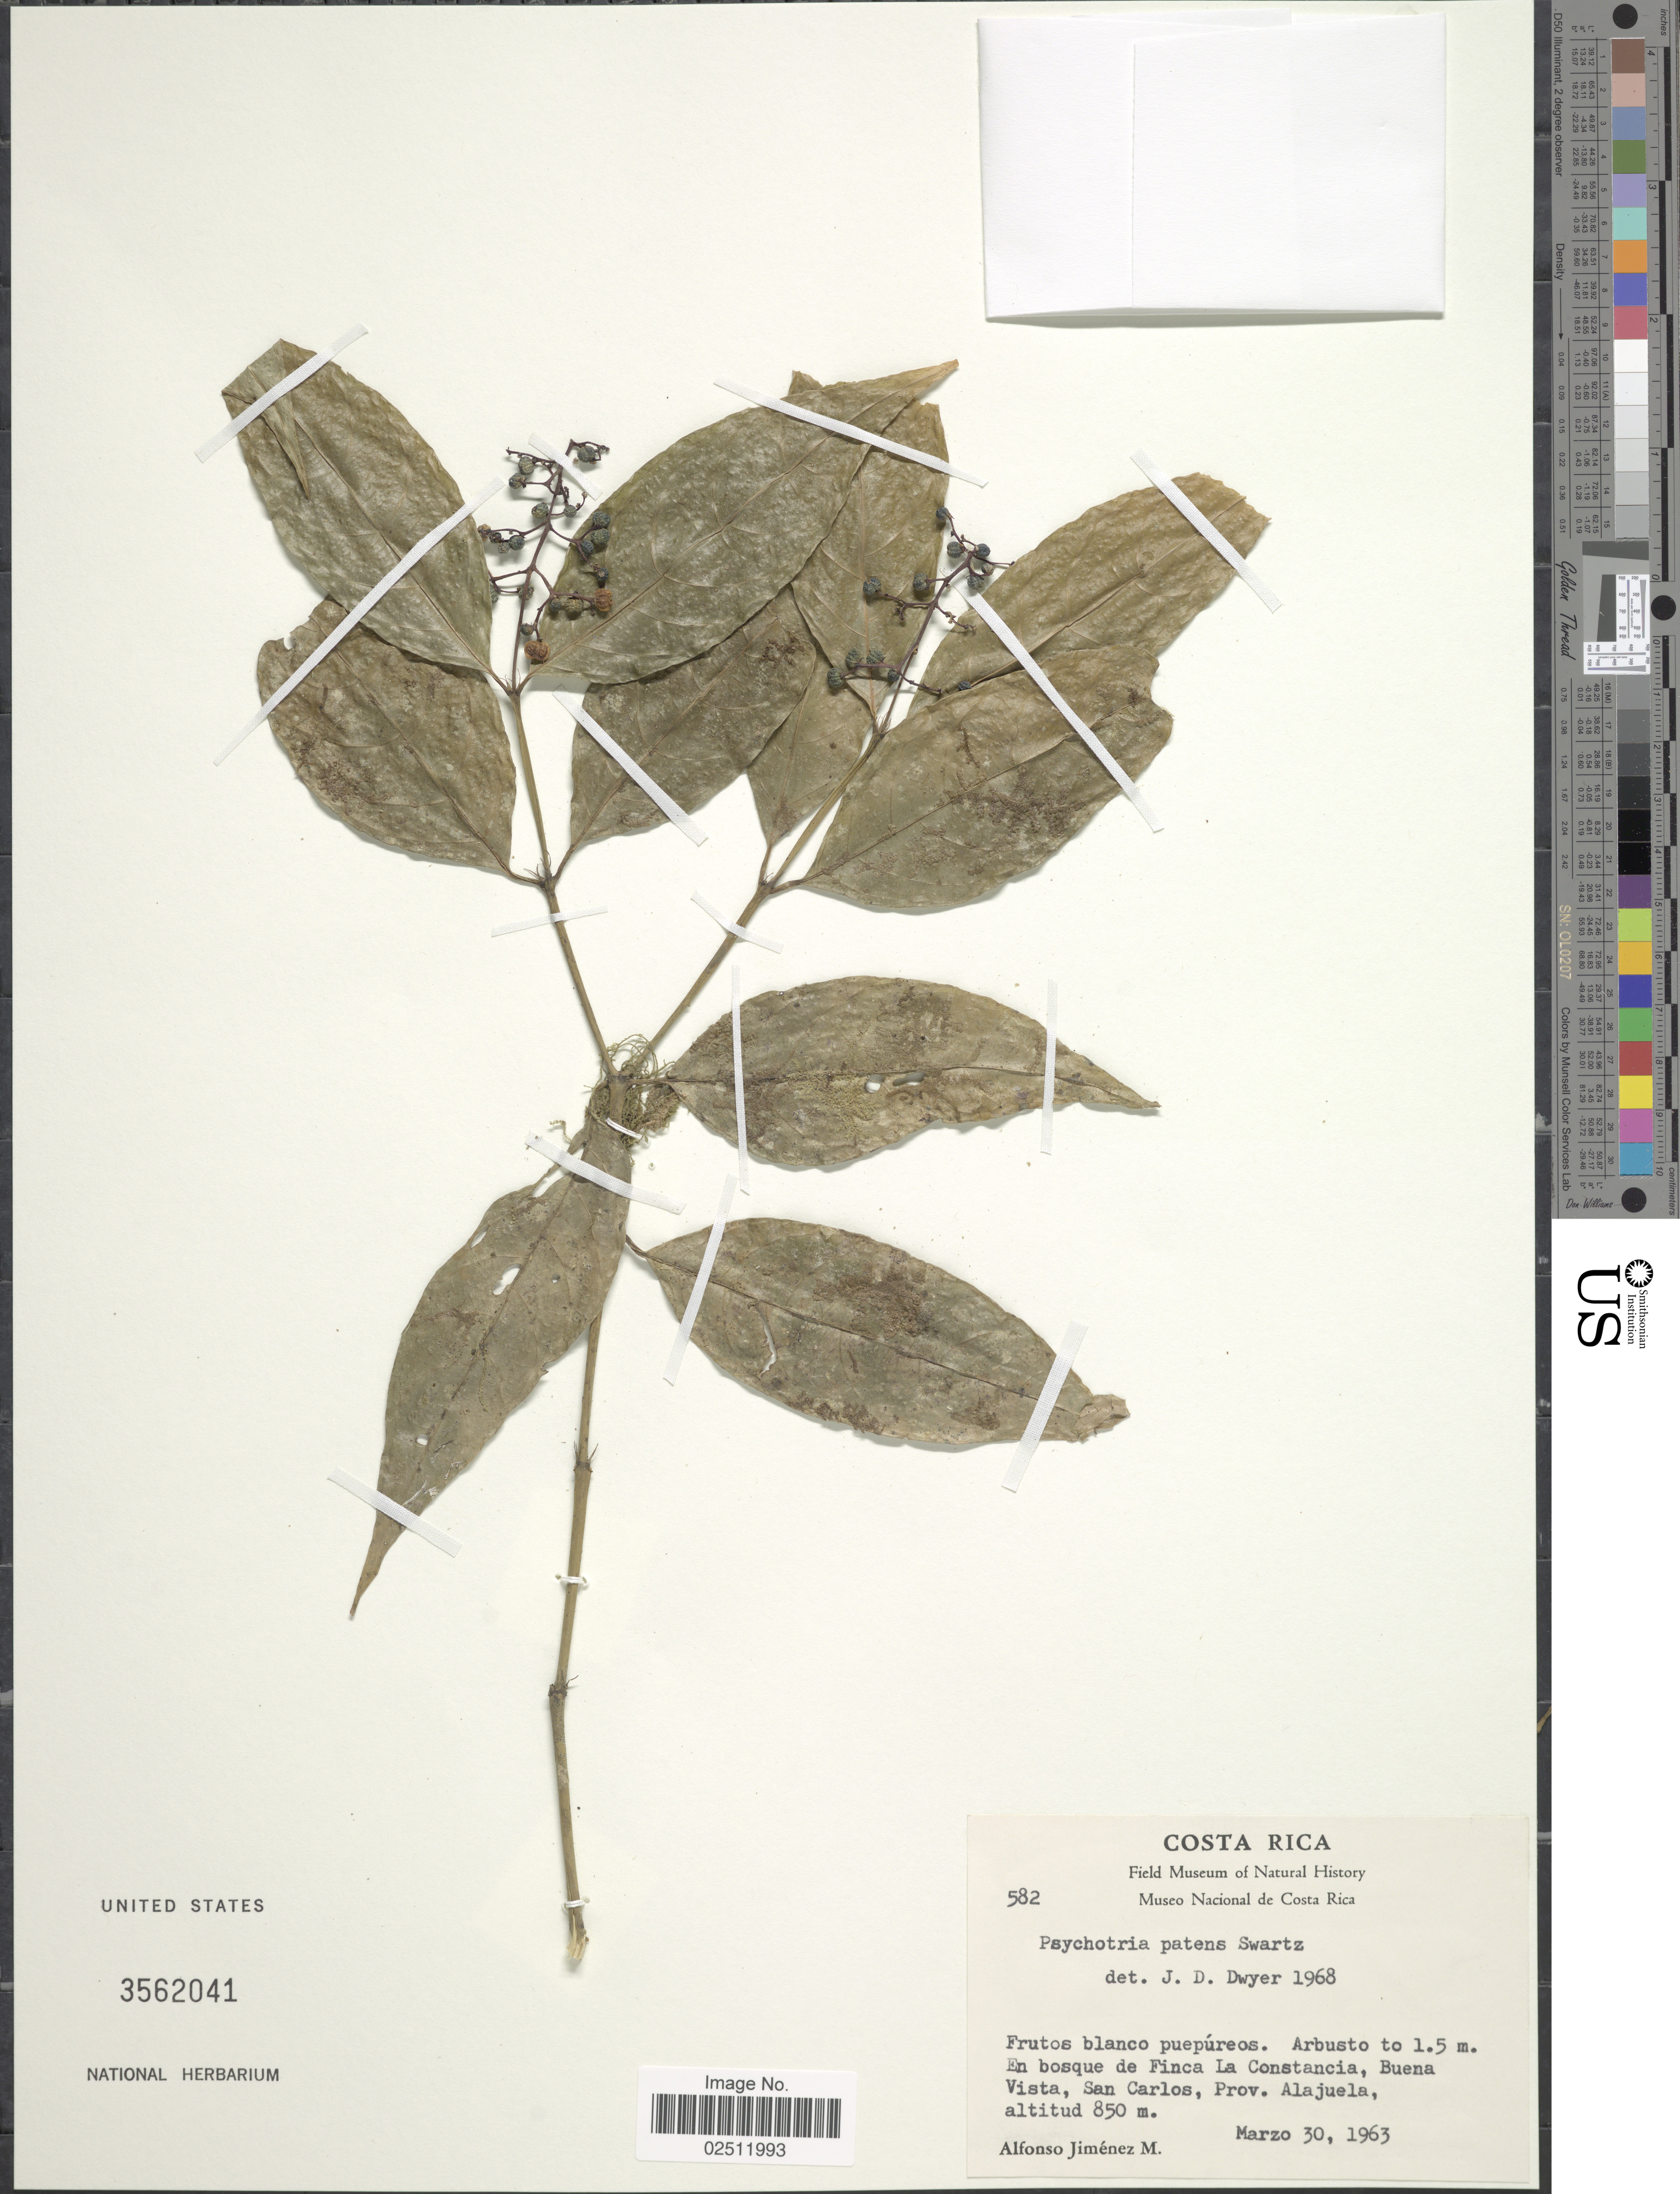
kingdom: Plantae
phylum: Tracheophyta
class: Magnoliopsida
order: Gentianales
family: Rubiaceae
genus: Psychotria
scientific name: Psychotria deflexa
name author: DC.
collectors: A. Jimenez M.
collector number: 582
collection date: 1963-03-30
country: Costa Rica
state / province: Alajuela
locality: En bosque de Finca La Constancia, Buena Vista, San Carlos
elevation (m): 850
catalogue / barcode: US 3562041